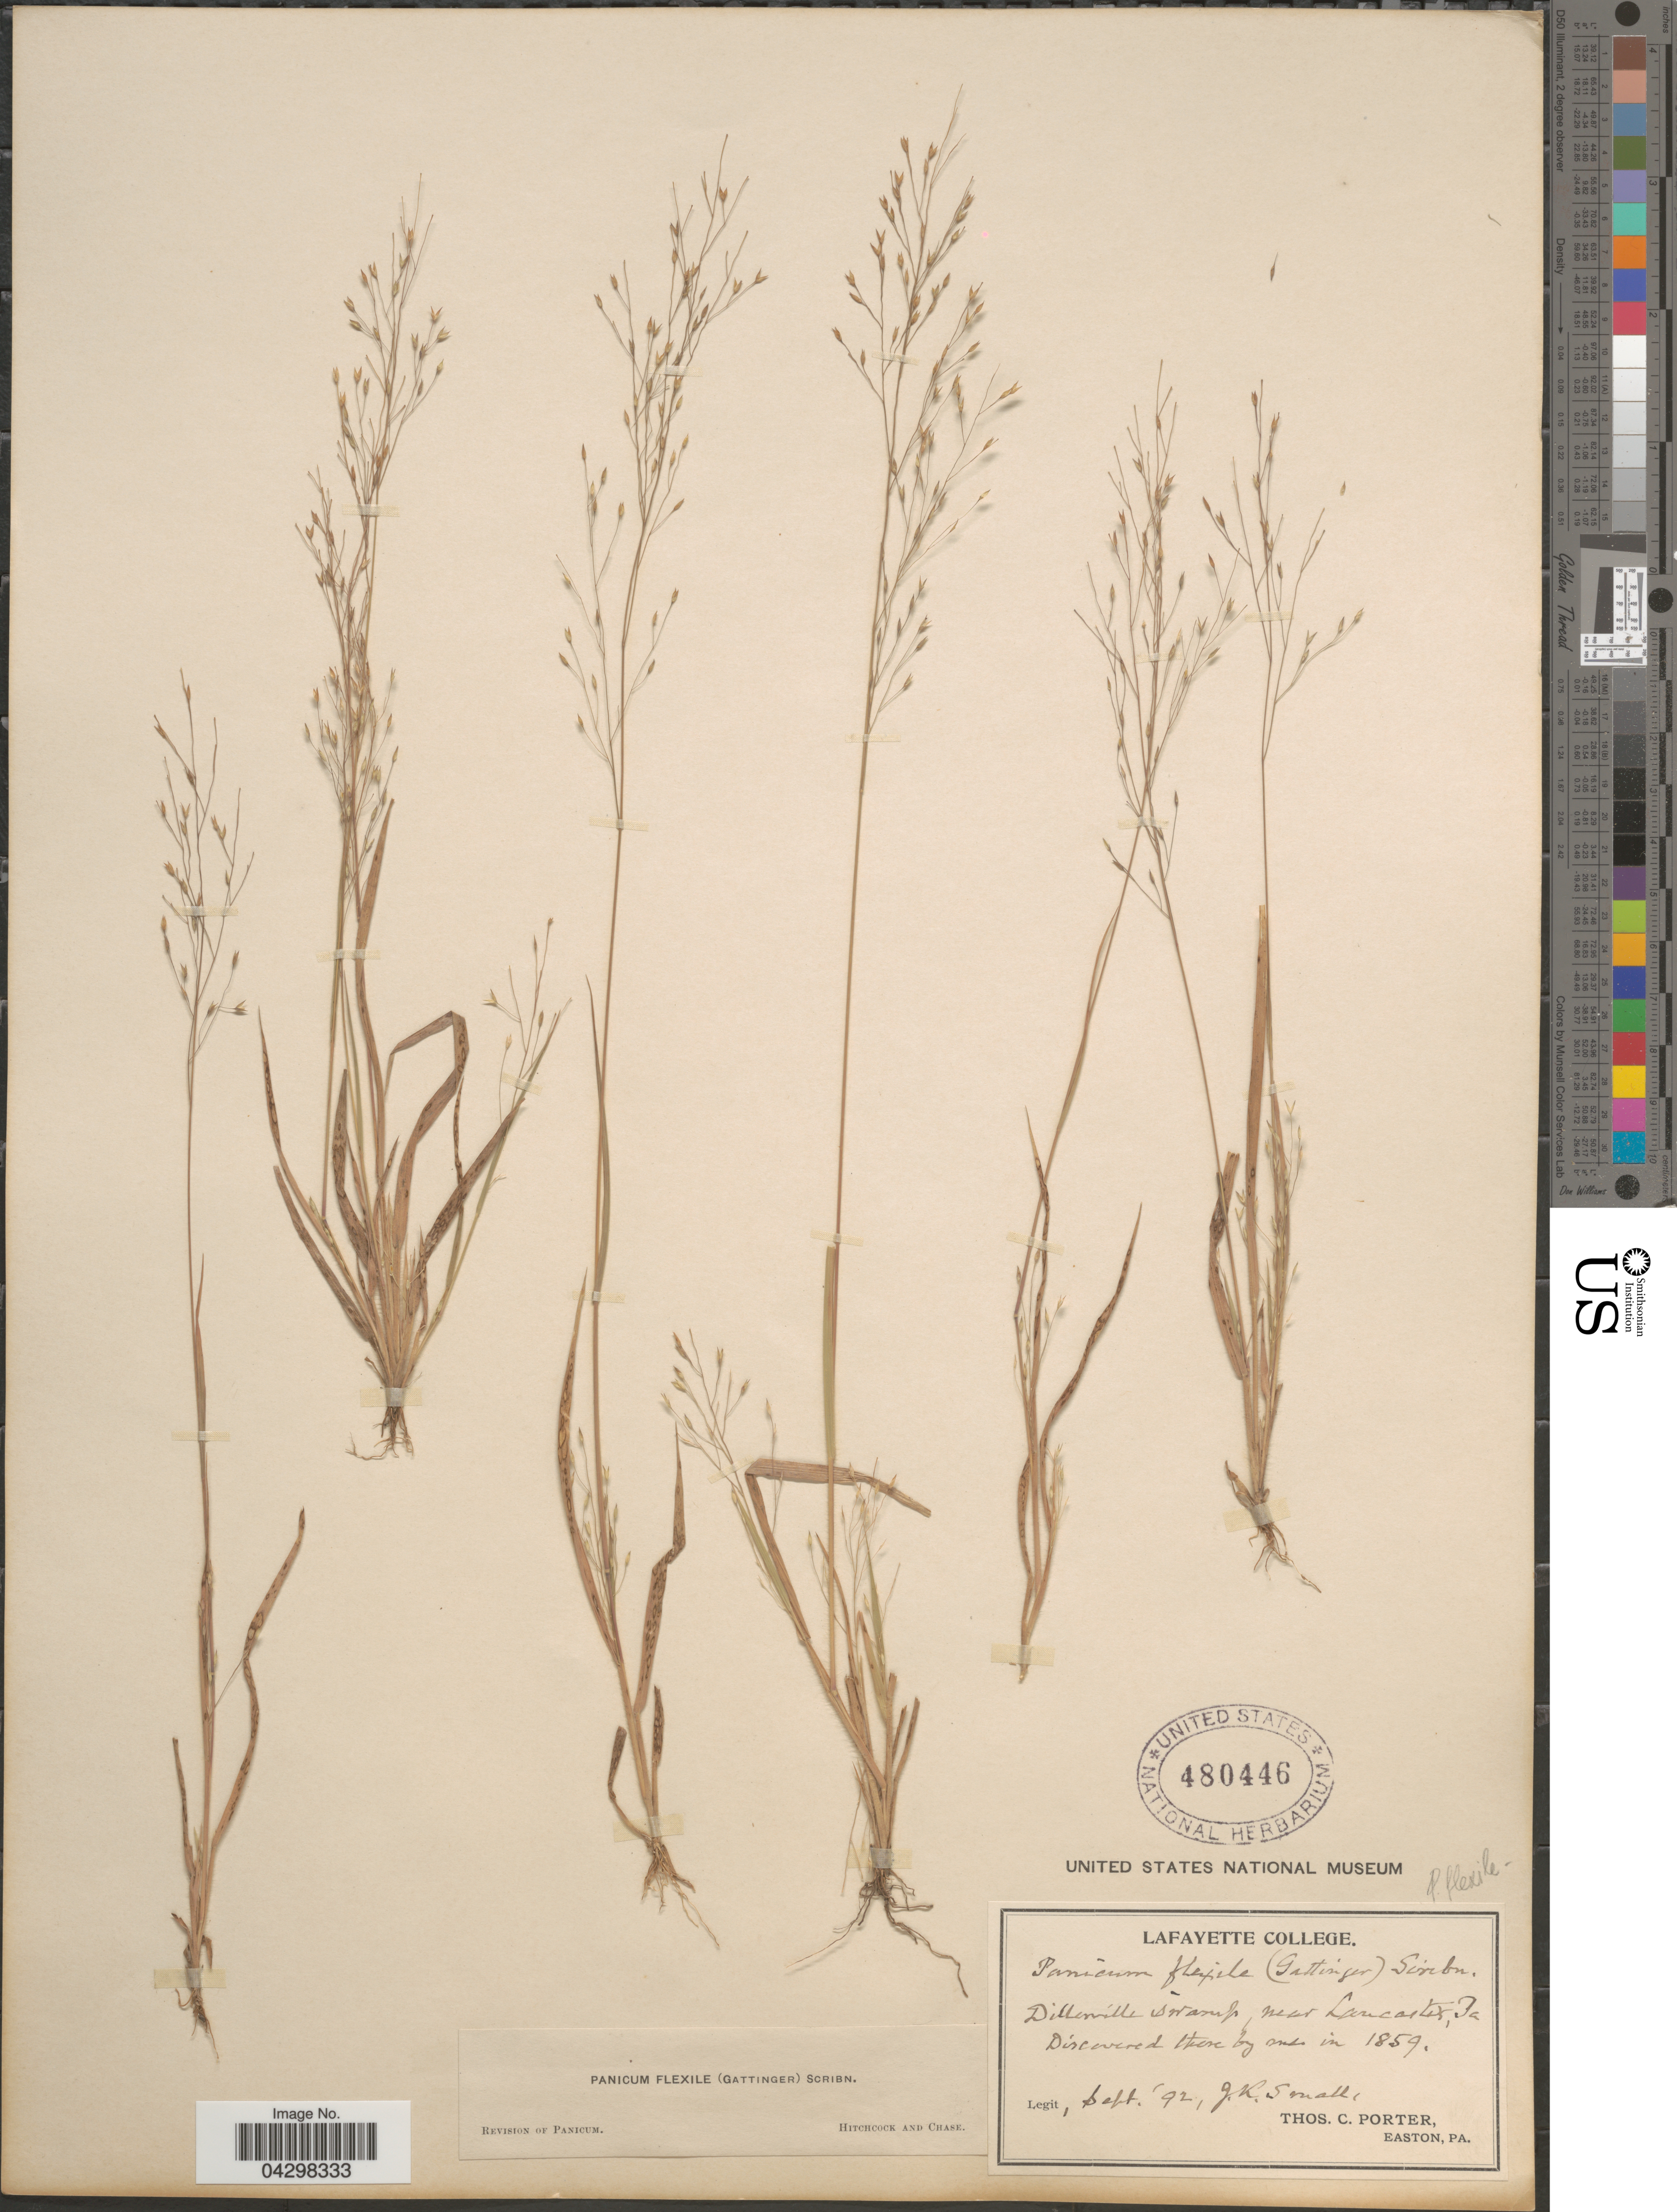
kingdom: Plantae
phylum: Tracheophyta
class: Liliopsida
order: Poales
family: Poaceae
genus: Panicum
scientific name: Panicum flexile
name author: (Gatt.) Scribn.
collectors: J. K. Small & T. Porter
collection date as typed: Transcribed d/m/y: /9/92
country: United States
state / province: Pennsylvania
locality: Dillerville swamp, near Lancaster.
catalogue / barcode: US 480446